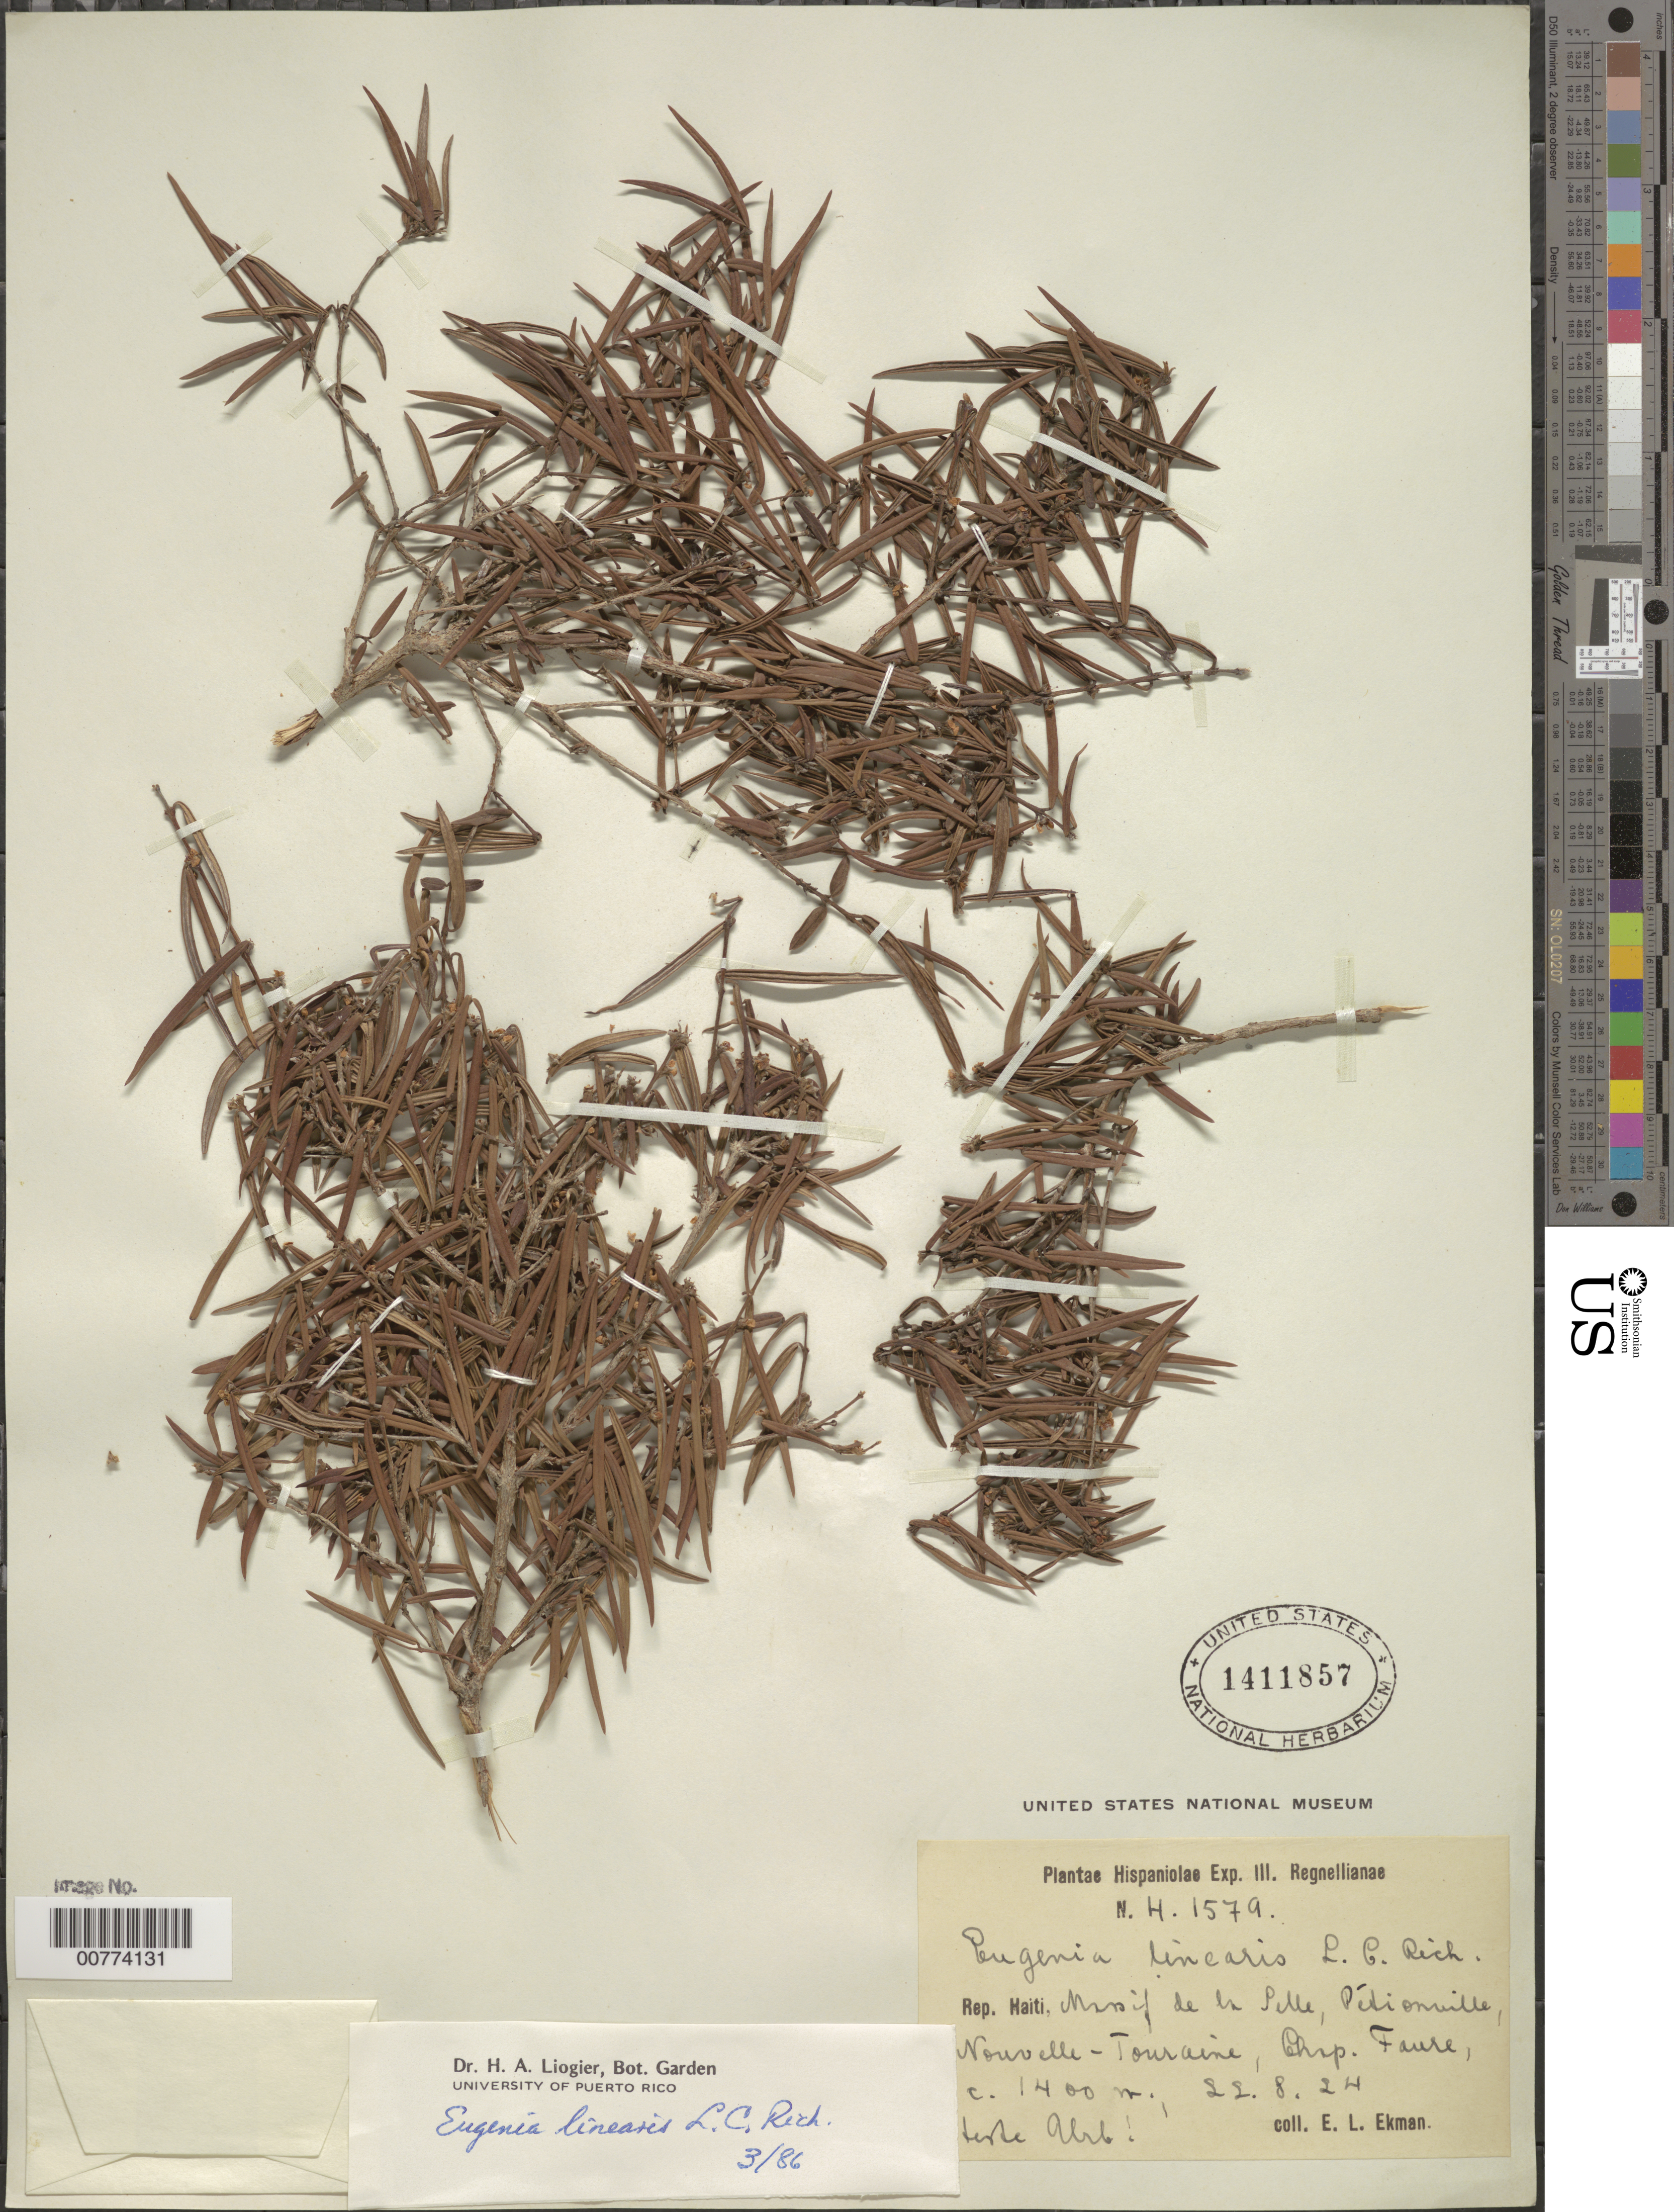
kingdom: Plantae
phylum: Tracheophyta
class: Magnoliopsida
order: Myrtales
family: Myrtaceae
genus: Eugenia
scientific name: Eugenia linearis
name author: Rich. ex O. Berg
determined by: Liogier, Alain H.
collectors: E. L. Ekman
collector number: H 1579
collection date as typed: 22 Aug 1924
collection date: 1924-08-22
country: Haiti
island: Hispaniola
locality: Massif de la Selle, Pétionville, Nouvelle-Touraine, Chrp. Faure.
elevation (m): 1400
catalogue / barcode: US 1411857